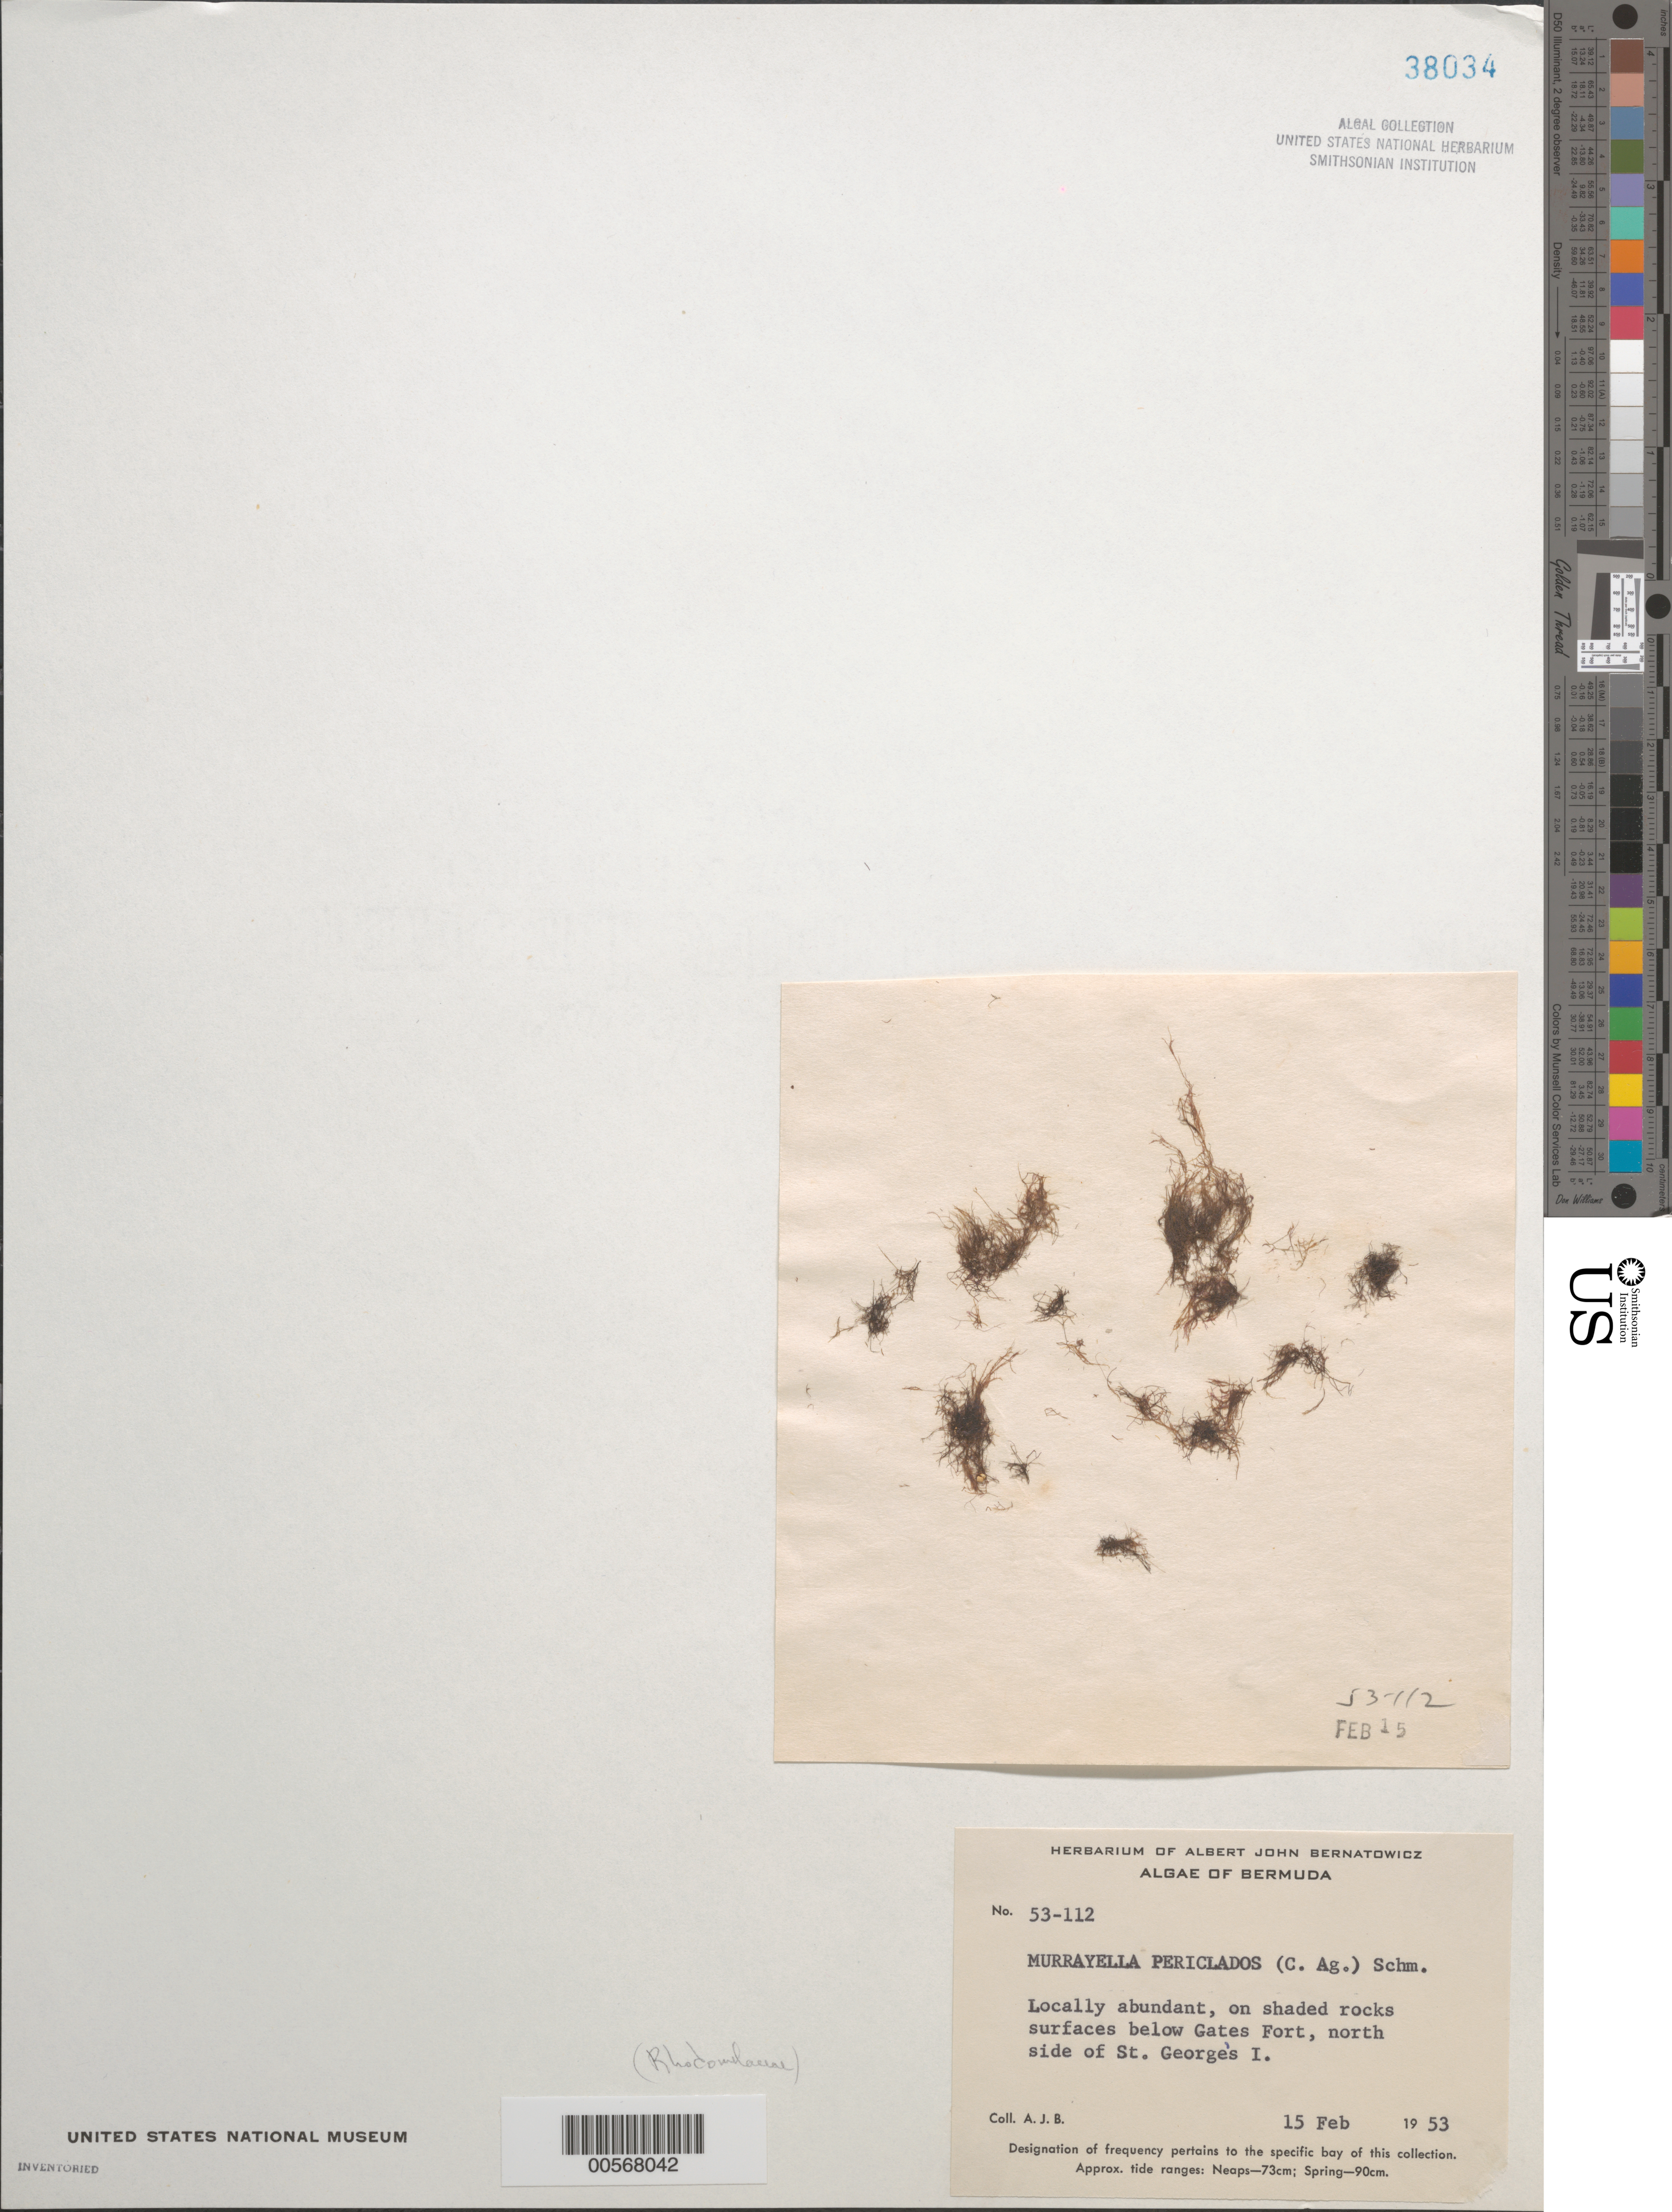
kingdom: Plantae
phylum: Rhodophyta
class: Florideophyceae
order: Ceramiales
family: Rhodomelaceae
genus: Murrayella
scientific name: Murrayella periclados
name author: (C. Agardh) F. Schmitz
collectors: A. Bernatowicz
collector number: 53-112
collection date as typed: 15 Feb 1953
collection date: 1953-02-15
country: Bermuda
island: St. George's Island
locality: Below Gates Fort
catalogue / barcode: US 38034